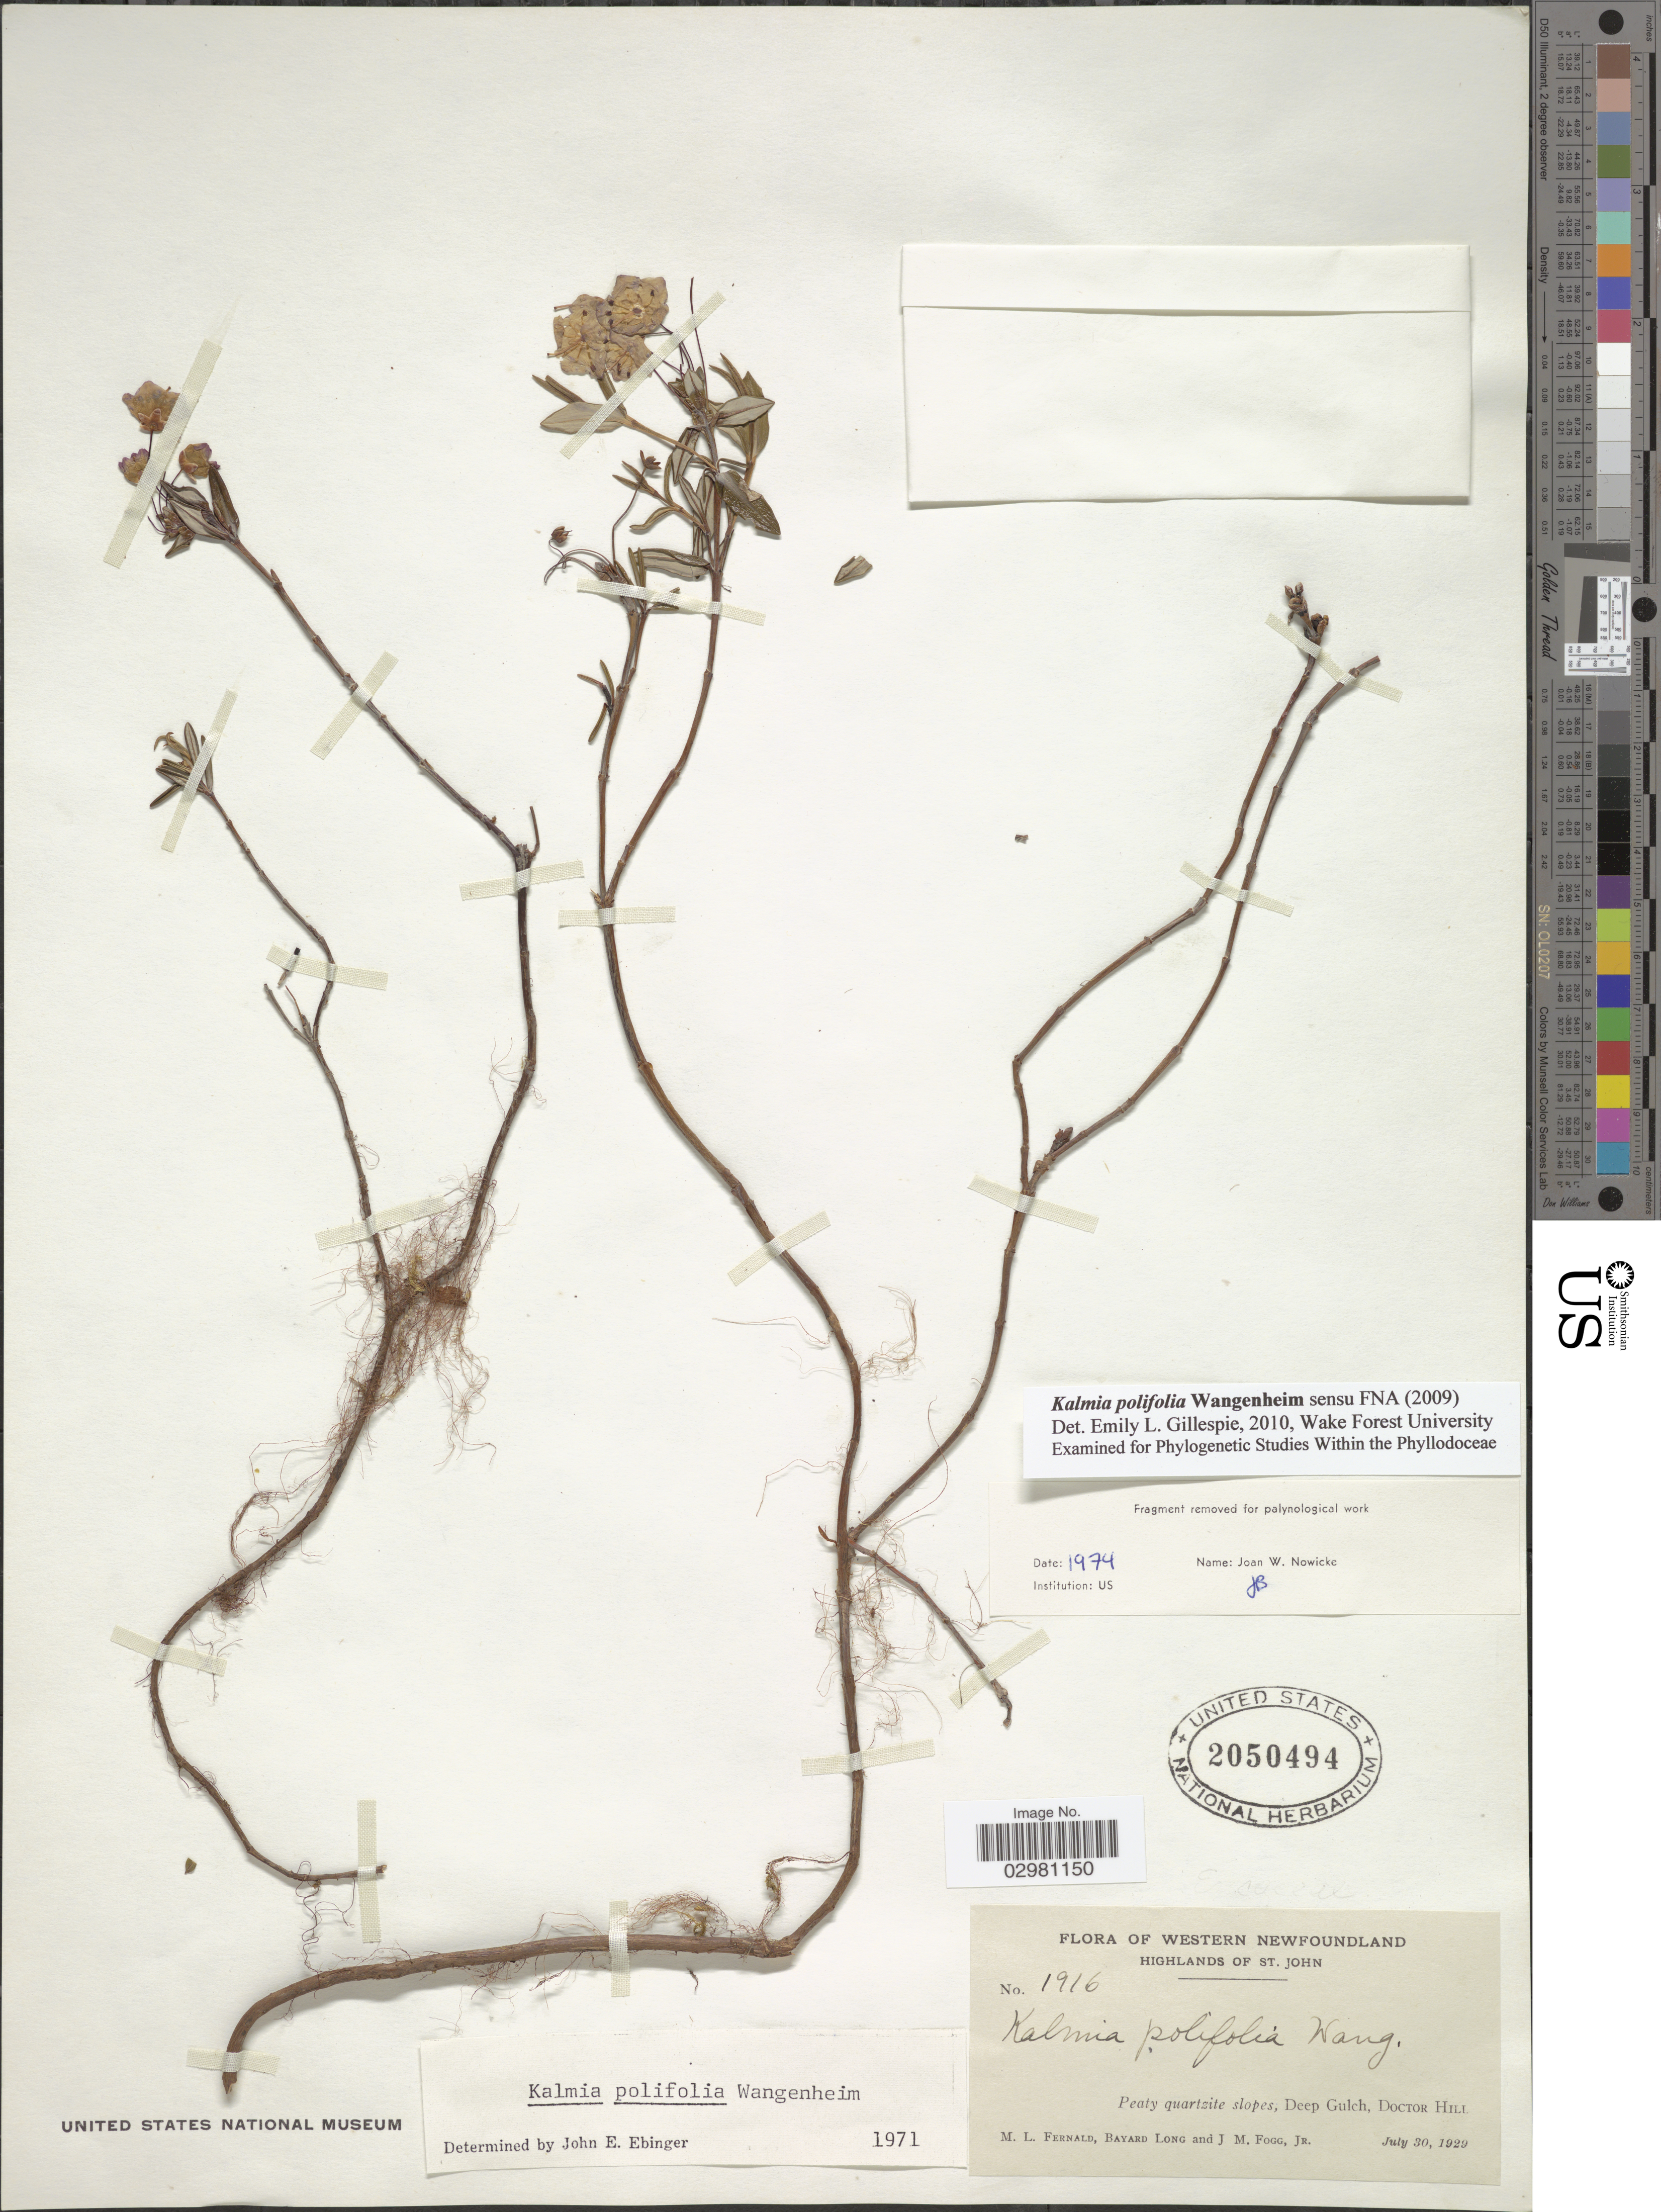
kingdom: Plantae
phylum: Tracheophyta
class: Magnoliopsida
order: Ericales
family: Ericaceae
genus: Kalmia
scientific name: Kalmia polifolia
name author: Wangenh.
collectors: M. L. Fernald, B. Long & J. Fogg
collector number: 1916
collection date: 1929-07-30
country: Canada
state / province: Newfoundland and Labrador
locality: Western Newfoundland. Highlands of St. John. Peaty quartzite slopes, Deep Gulch, Doctor Hill.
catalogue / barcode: US 2050494